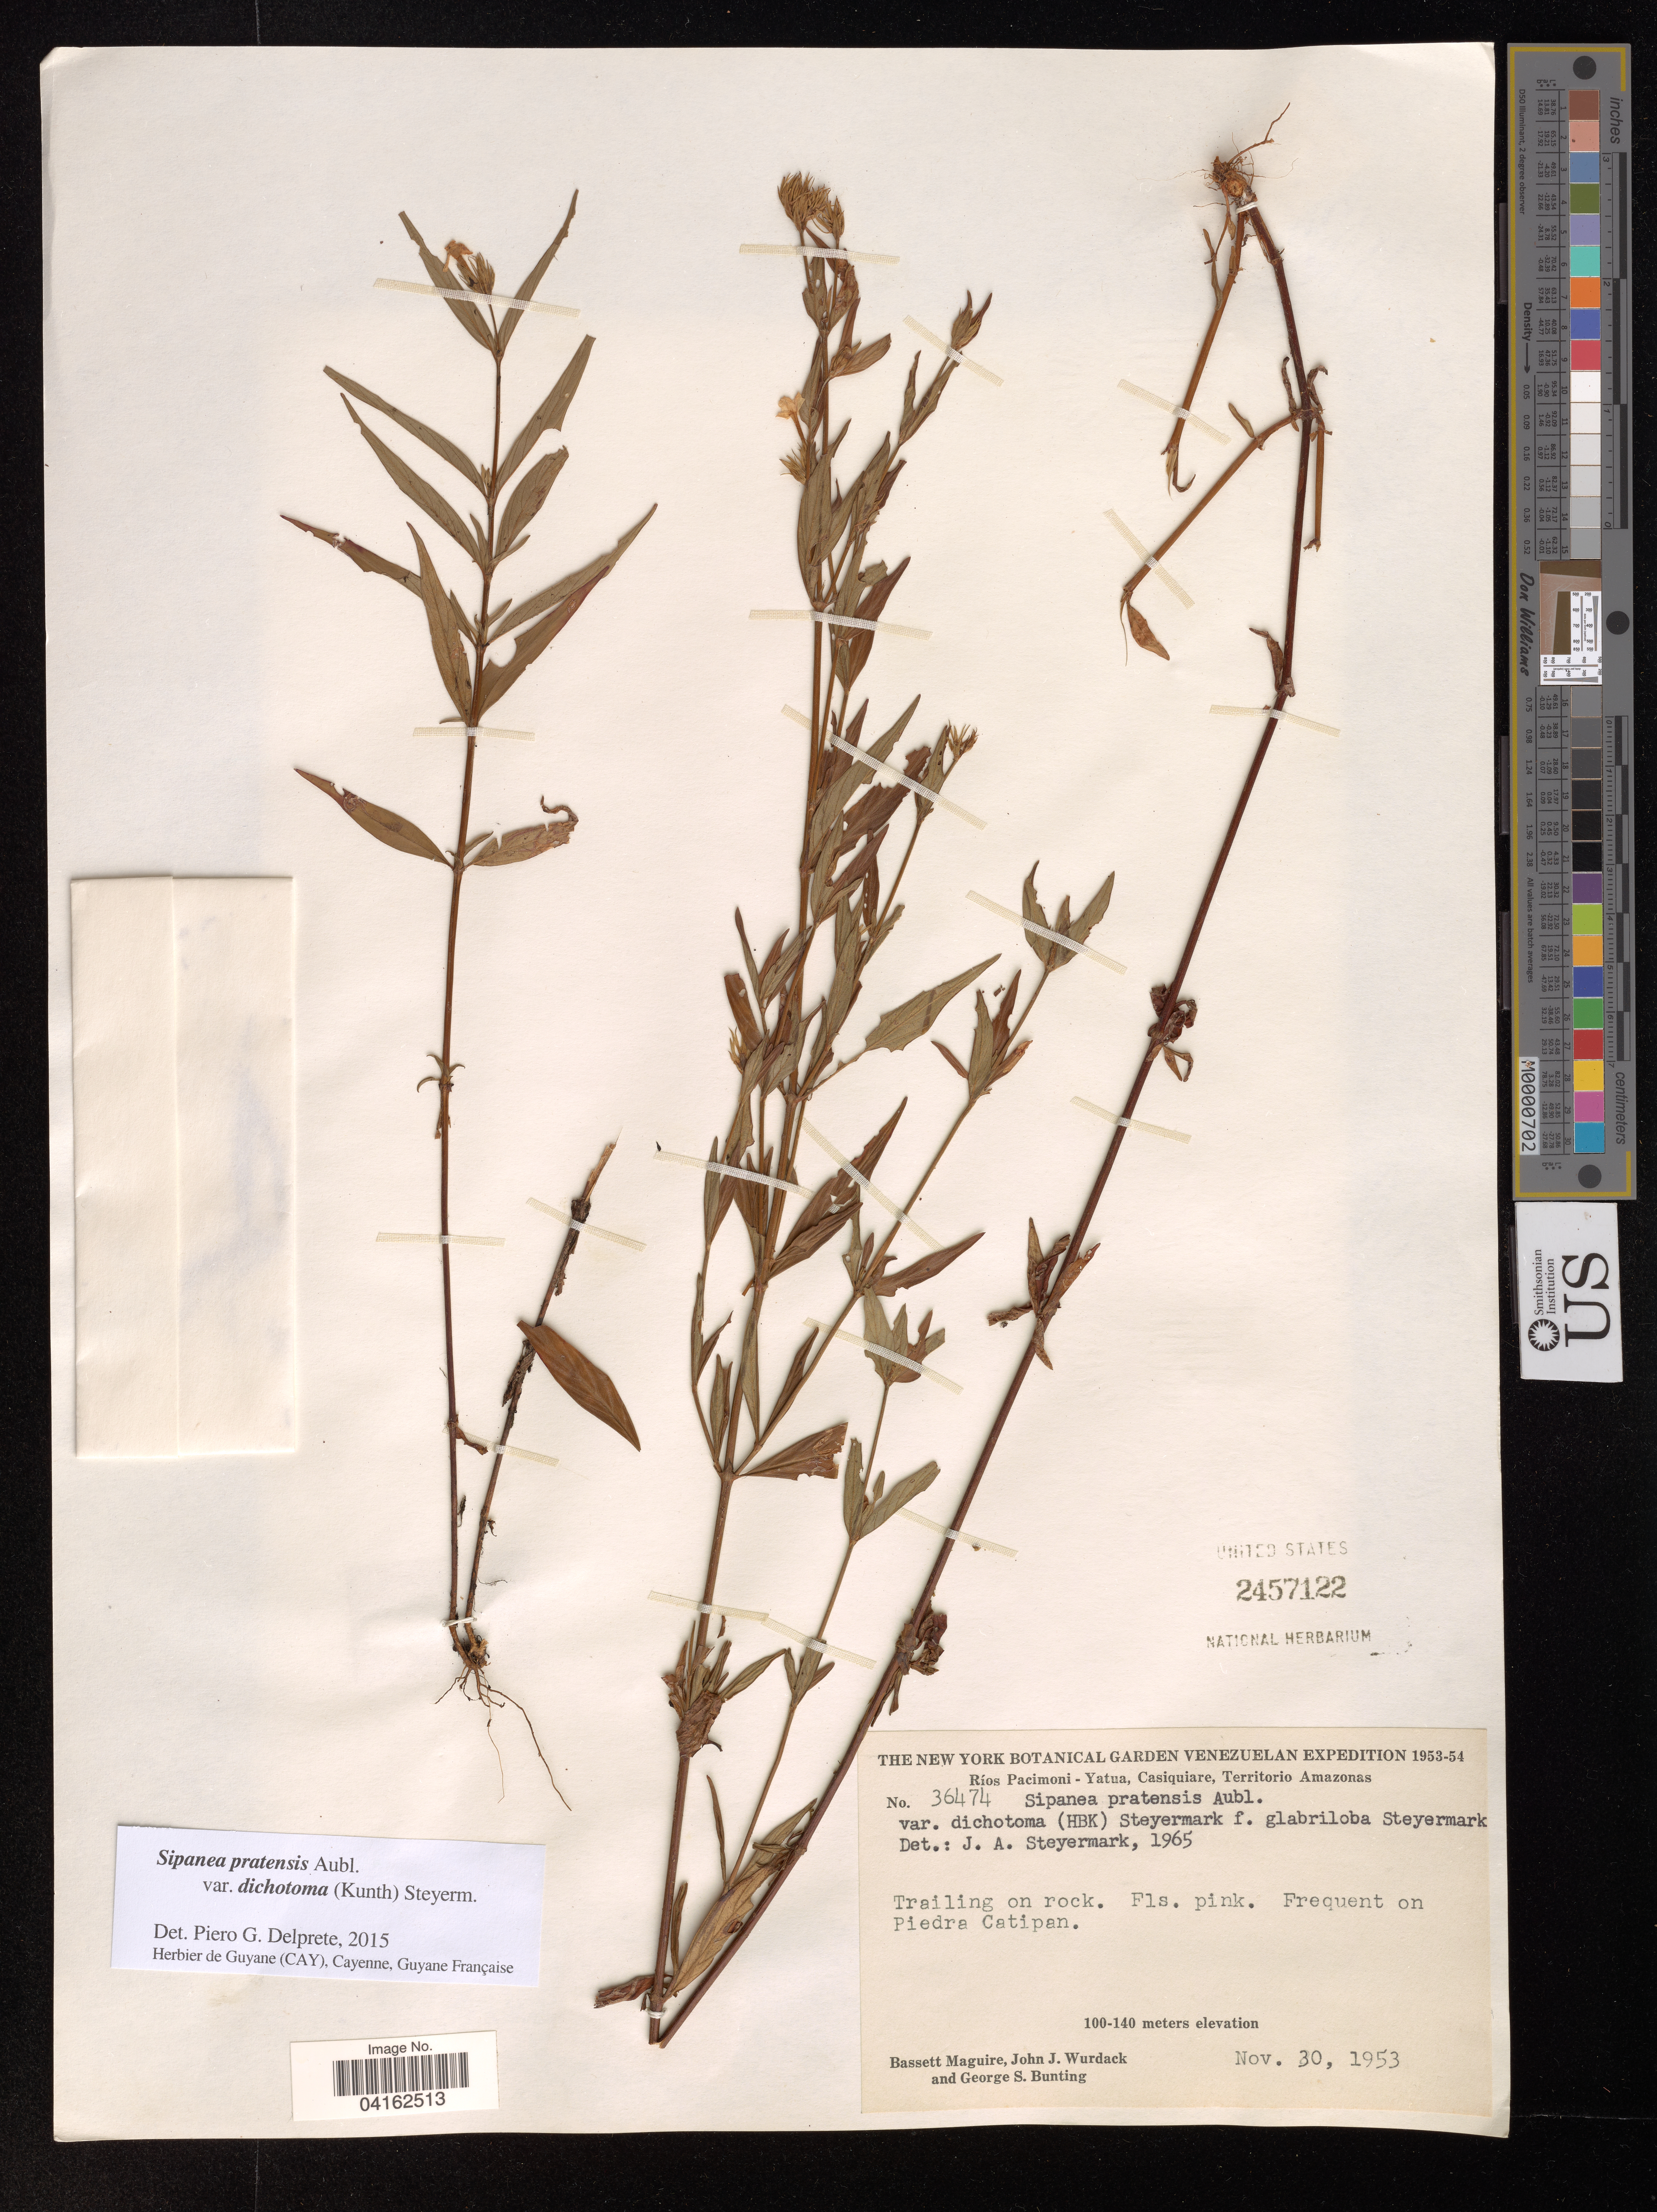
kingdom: Plantae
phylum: Tracheophyta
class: Magnoliopsida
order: Gentianales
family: Rubiaceae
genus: Sipanea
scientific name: Sipanea pratensis var. dichotoma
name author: (Kunth) Steyerm.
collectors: B. Maguire, J. J. Wurdack & G. S. Bunting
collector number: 36474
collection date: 1953-11-30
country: Venezuela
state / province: Amazonas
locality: Venezuelan Expedition 1953-54. Ríos Pacimoni - Yatua, Casiquiare. Frequent on Piedra Catipan.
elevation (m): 100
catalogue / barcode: US 2457122